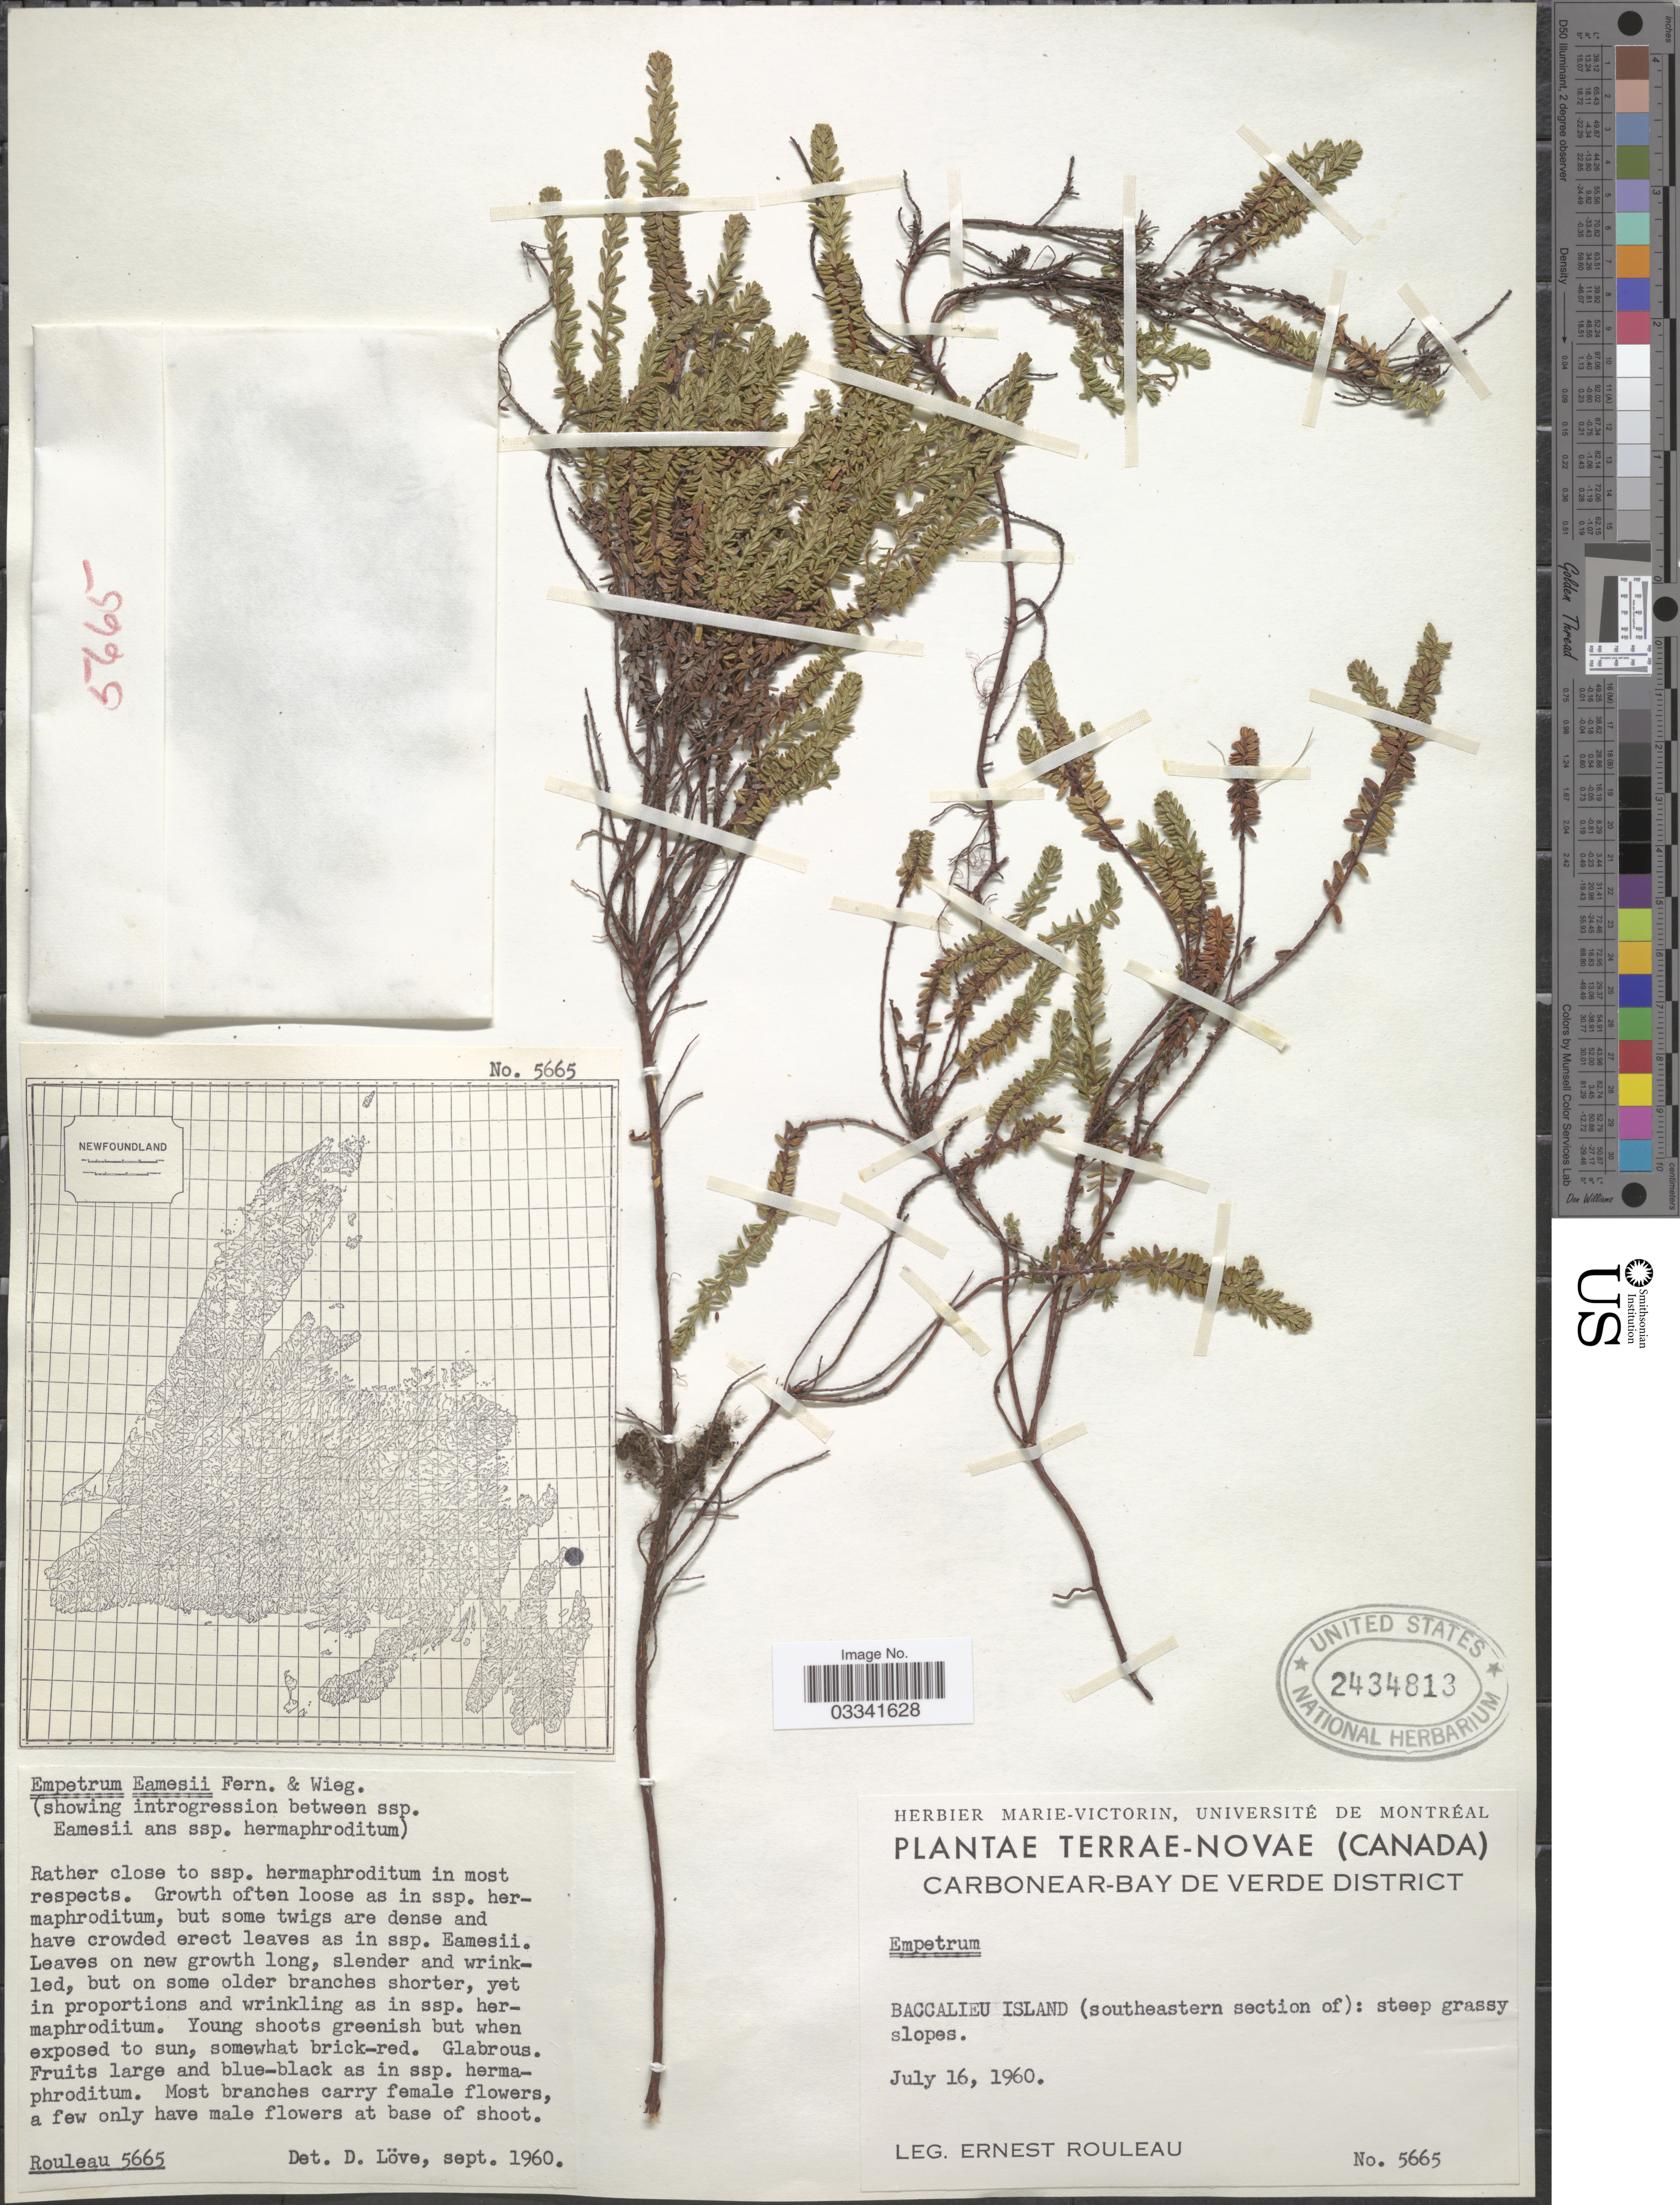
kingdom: Plantae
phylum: Tracheophyta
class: Magnoliopsida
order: Ericales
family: Ericaceae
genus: Empetrum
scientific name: Empetrum eamesii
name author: Fernald & Wiegand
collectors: J. Rouleau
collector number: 5665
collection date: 1960-07-16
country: Canada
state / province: Newfoundland and Labrador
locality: Terrae - Novae. Carbonear-Bay de Verde District. Baccalieu Island (southeastern section of).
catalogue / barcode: US 2434813